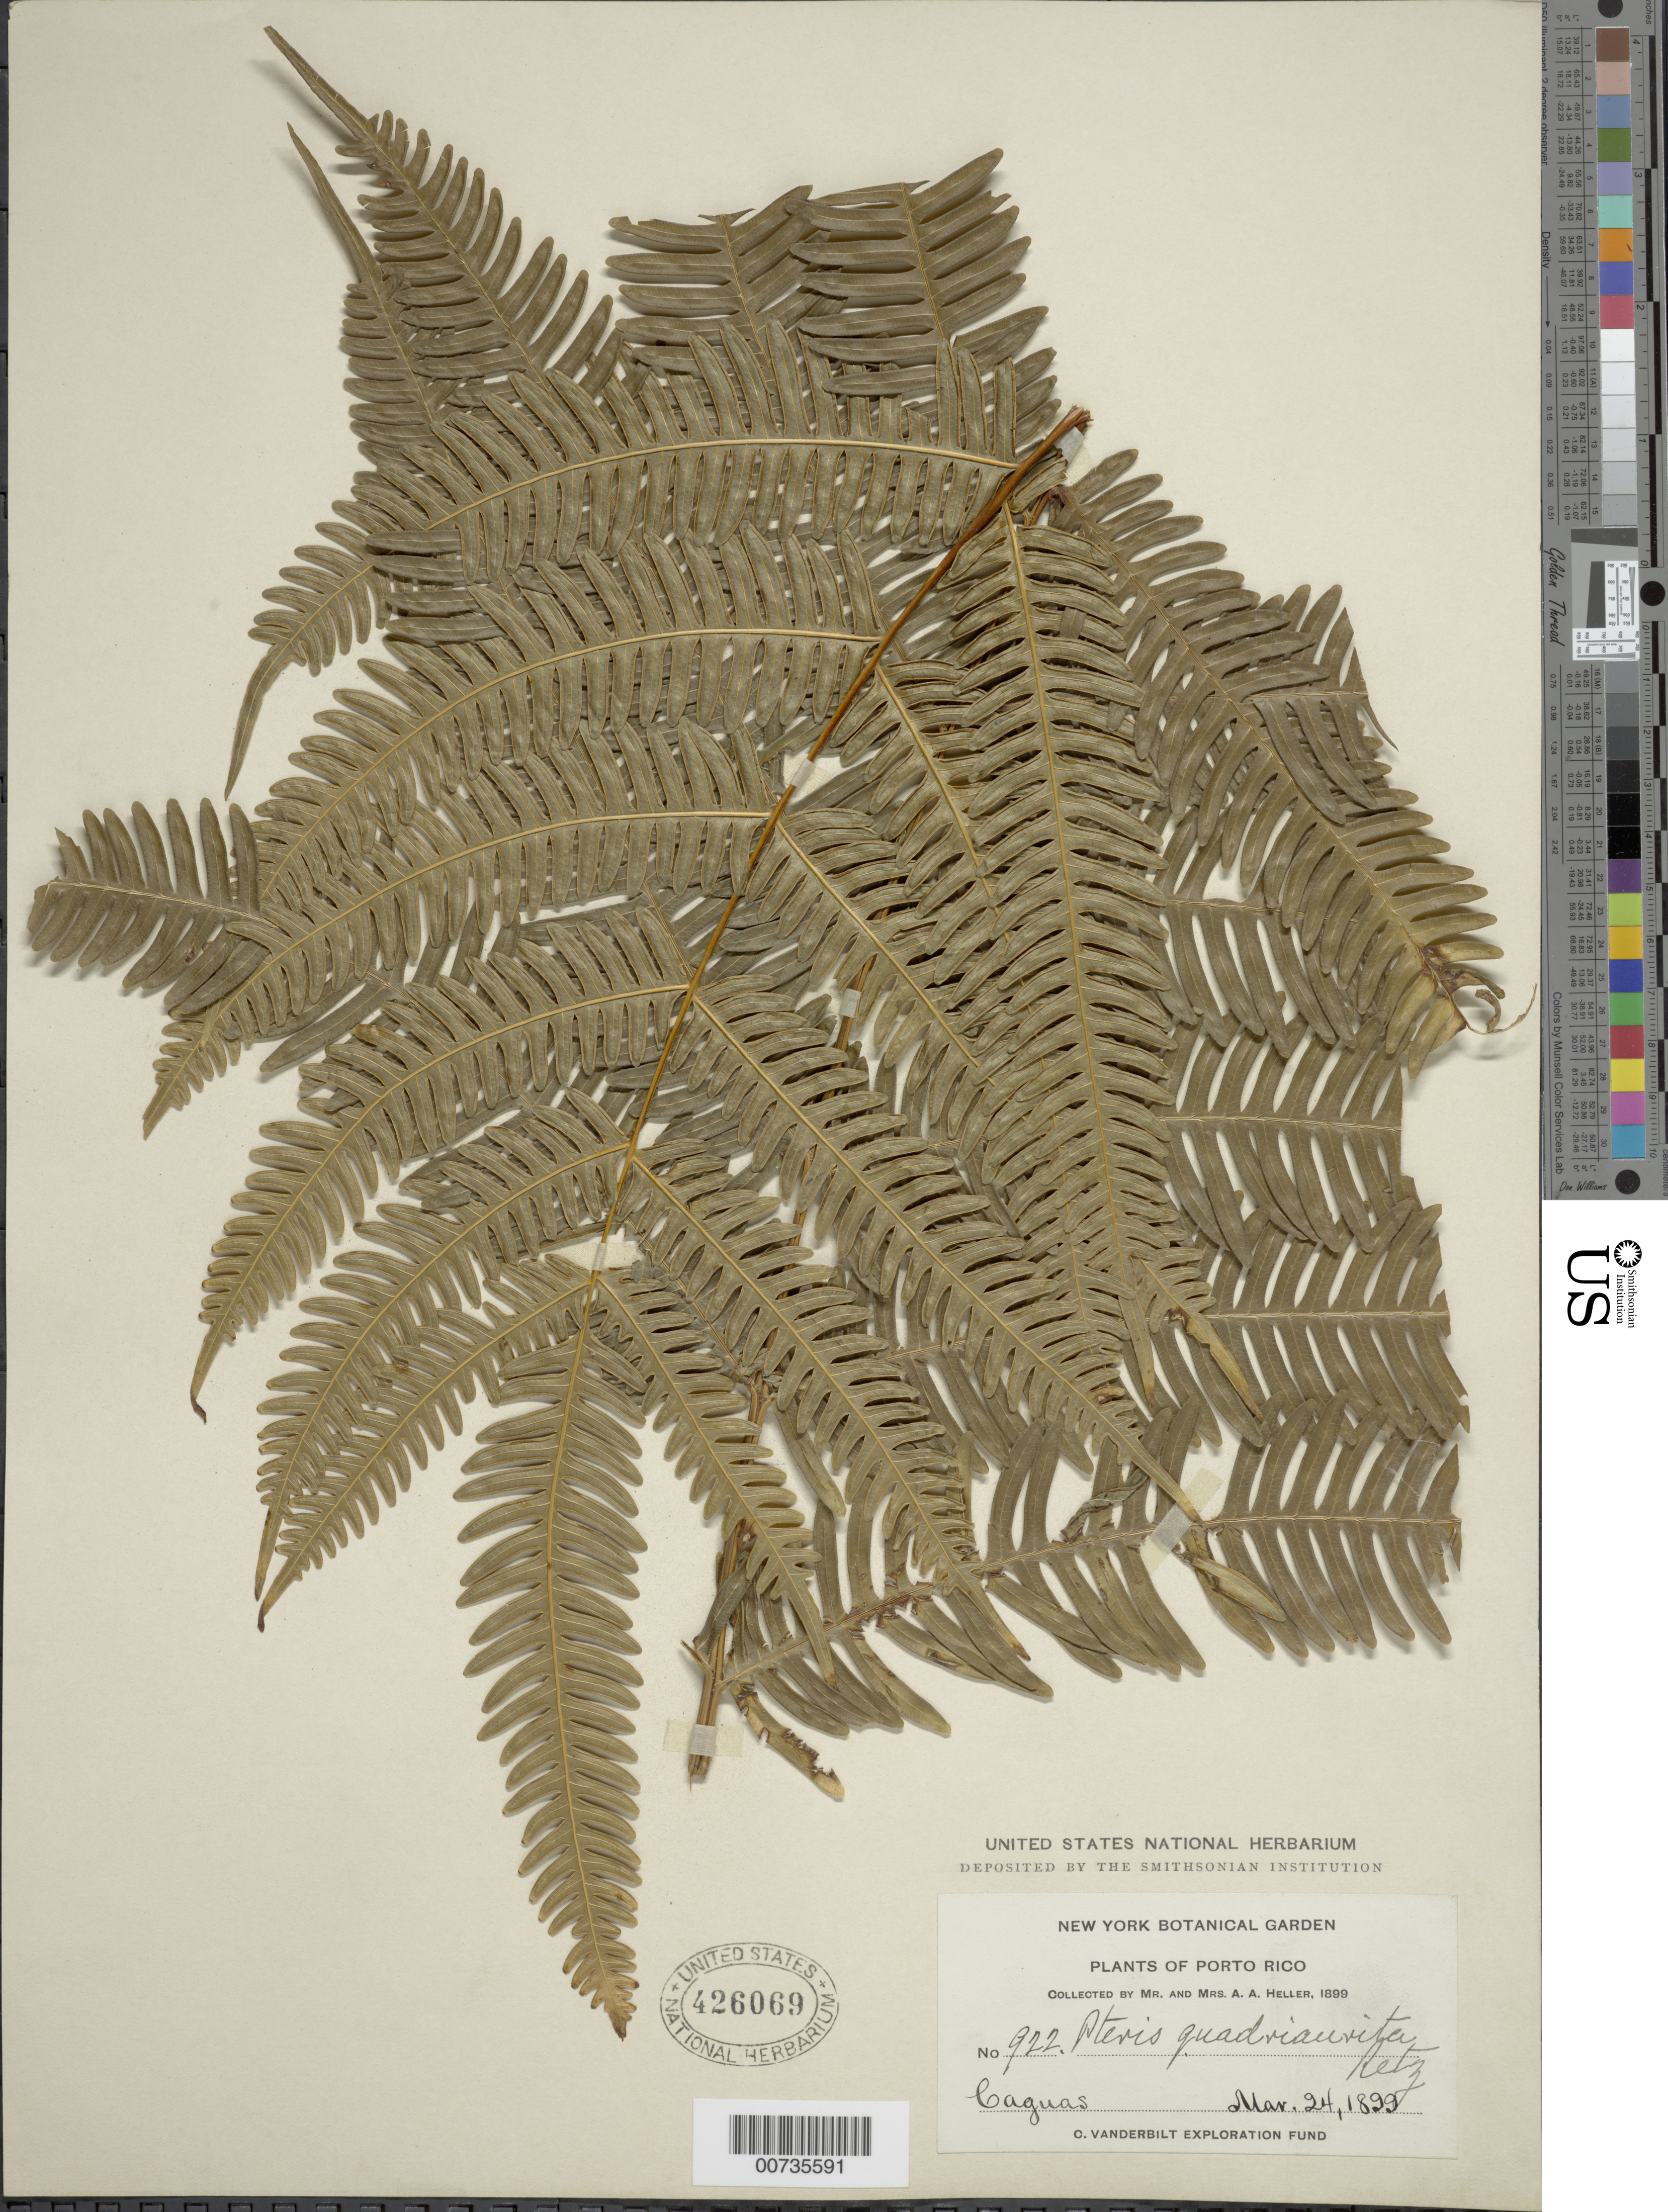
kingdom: Plantae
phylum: Tracheophyta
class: Polypodiopsida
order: Polypodiales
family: Pteridaceae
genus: Pteris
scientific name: Pteris quadriaurita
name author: Retz.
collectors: A. A. Heller & E. G. Heller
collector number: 922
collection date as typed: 24 Mar 1899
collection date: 1899-03-24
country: Puerto Rico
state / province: Caguas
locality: Caguas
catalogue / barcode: US 246069